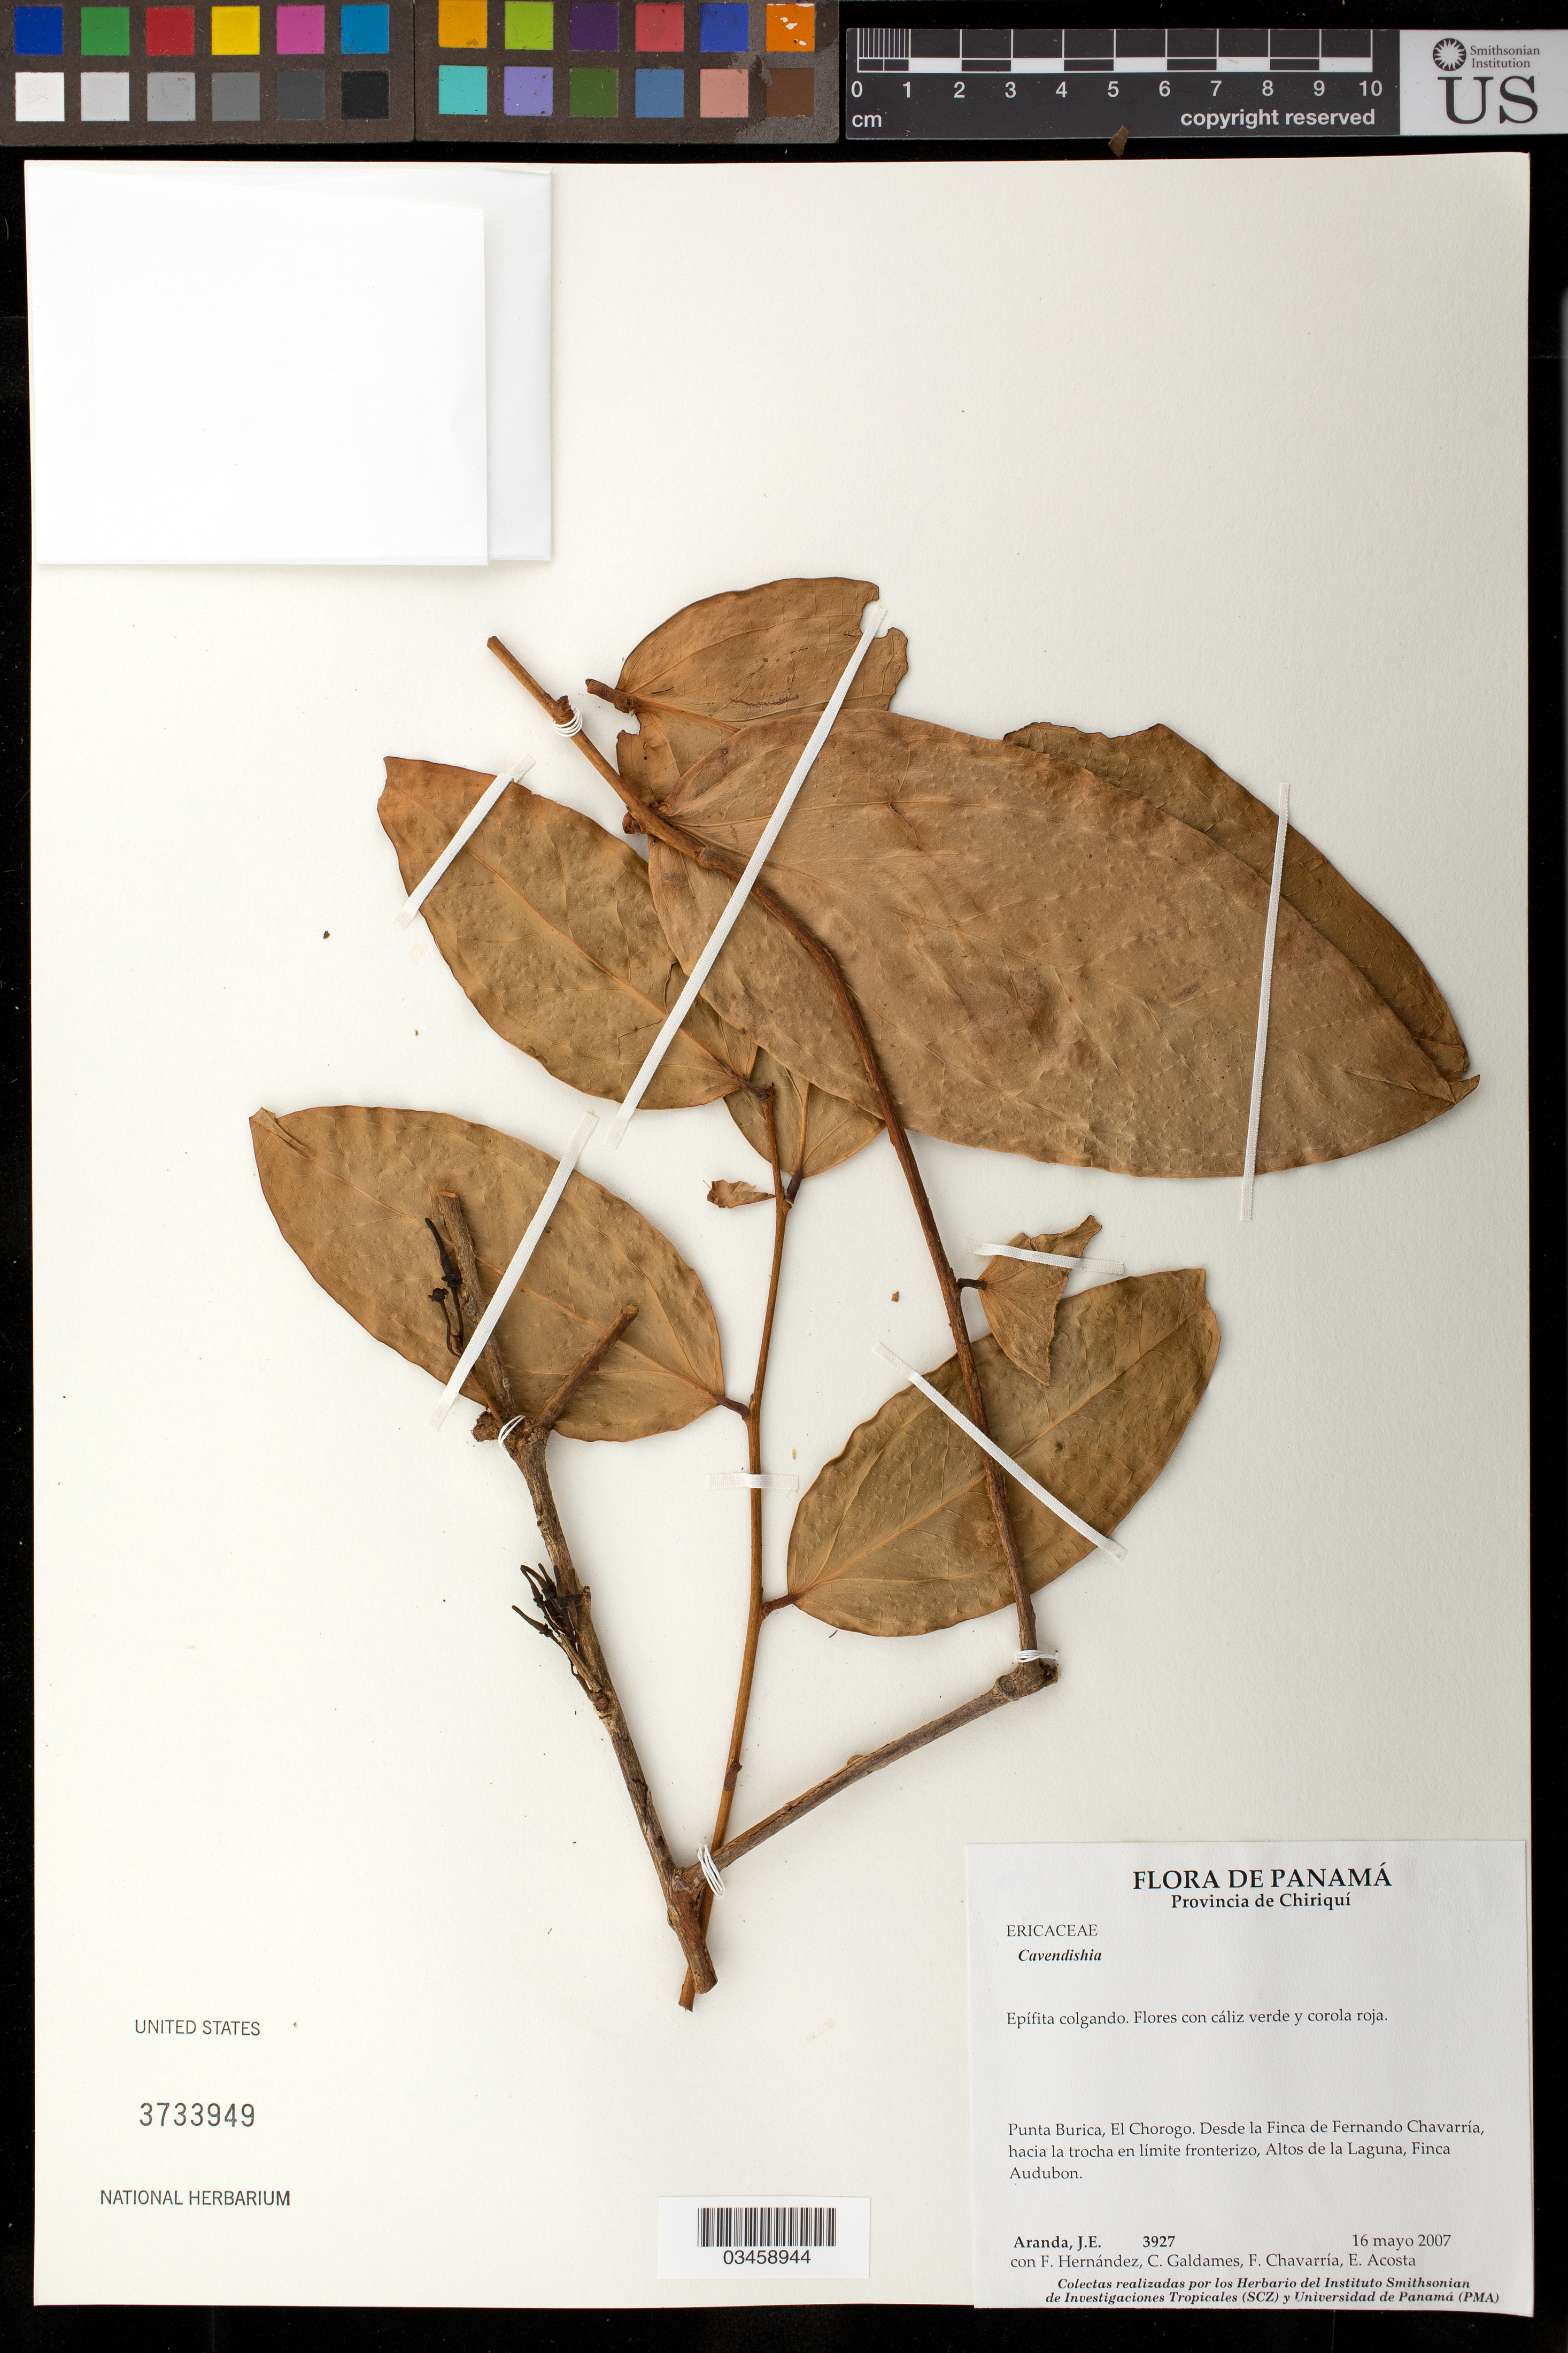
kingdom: Plantae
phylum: Tracheophyta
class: Magnoliopsida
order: Ericales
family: Ericaceae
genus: Cavendishia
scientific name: Cavendishia sp.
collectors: J. Aranda, F. Hernandez, C. Galdames, F. Chavarria & E. Acosta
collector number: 3927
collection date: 2007-05-16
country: Panama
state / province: Chiriqui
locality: Punta Burica, El Chorogo. Desde la Finca de Fernando Chavarria, Altos de la Laguna, Finca Audubon.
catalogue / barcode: US 3733949